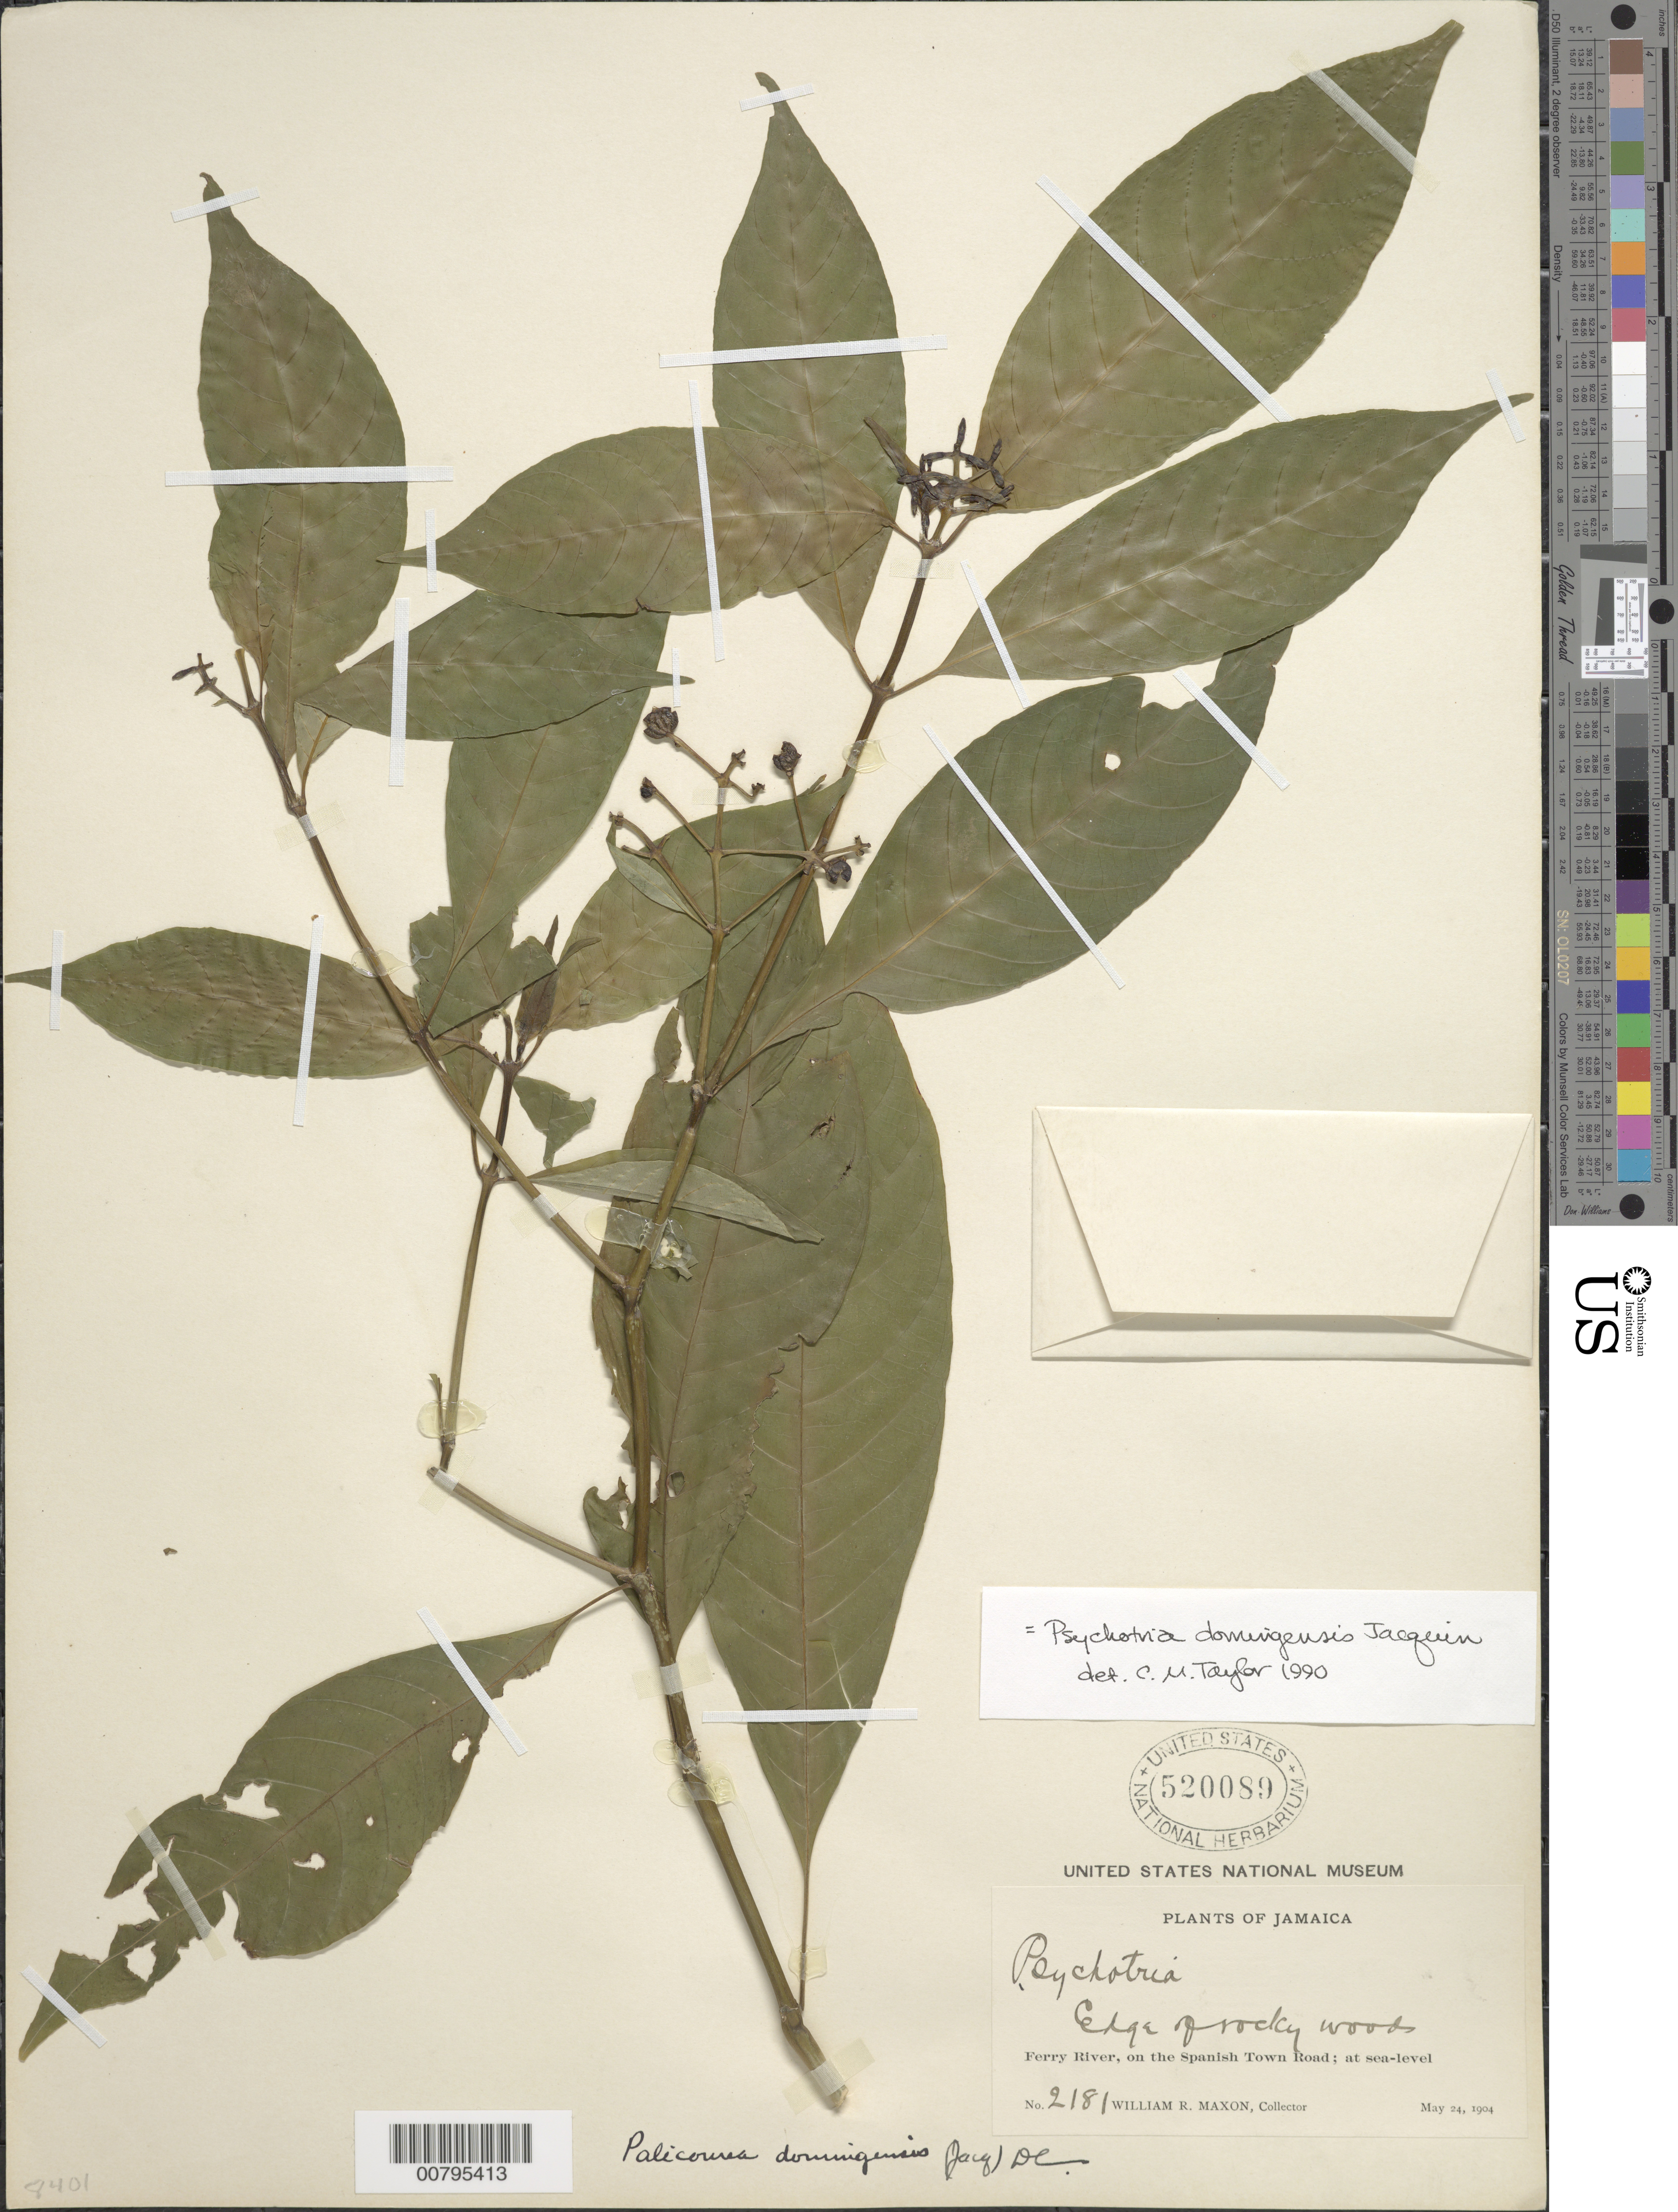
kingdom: Plantae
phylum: Tracheophyta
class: Magnoliopsida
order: Gentianales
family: Rubiaceae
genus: Psychotria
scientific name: Psychotria domingensis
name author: Jacq.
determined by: Taylor, Charlotte M.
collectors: W. R. Maxon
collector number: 2181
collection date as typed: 24 May 1904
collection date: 1904-05-24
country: Jamaica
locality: Ferry River, on Spanish Town Road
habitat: Edge of rocky woods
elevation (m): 0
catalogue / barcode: US 520089